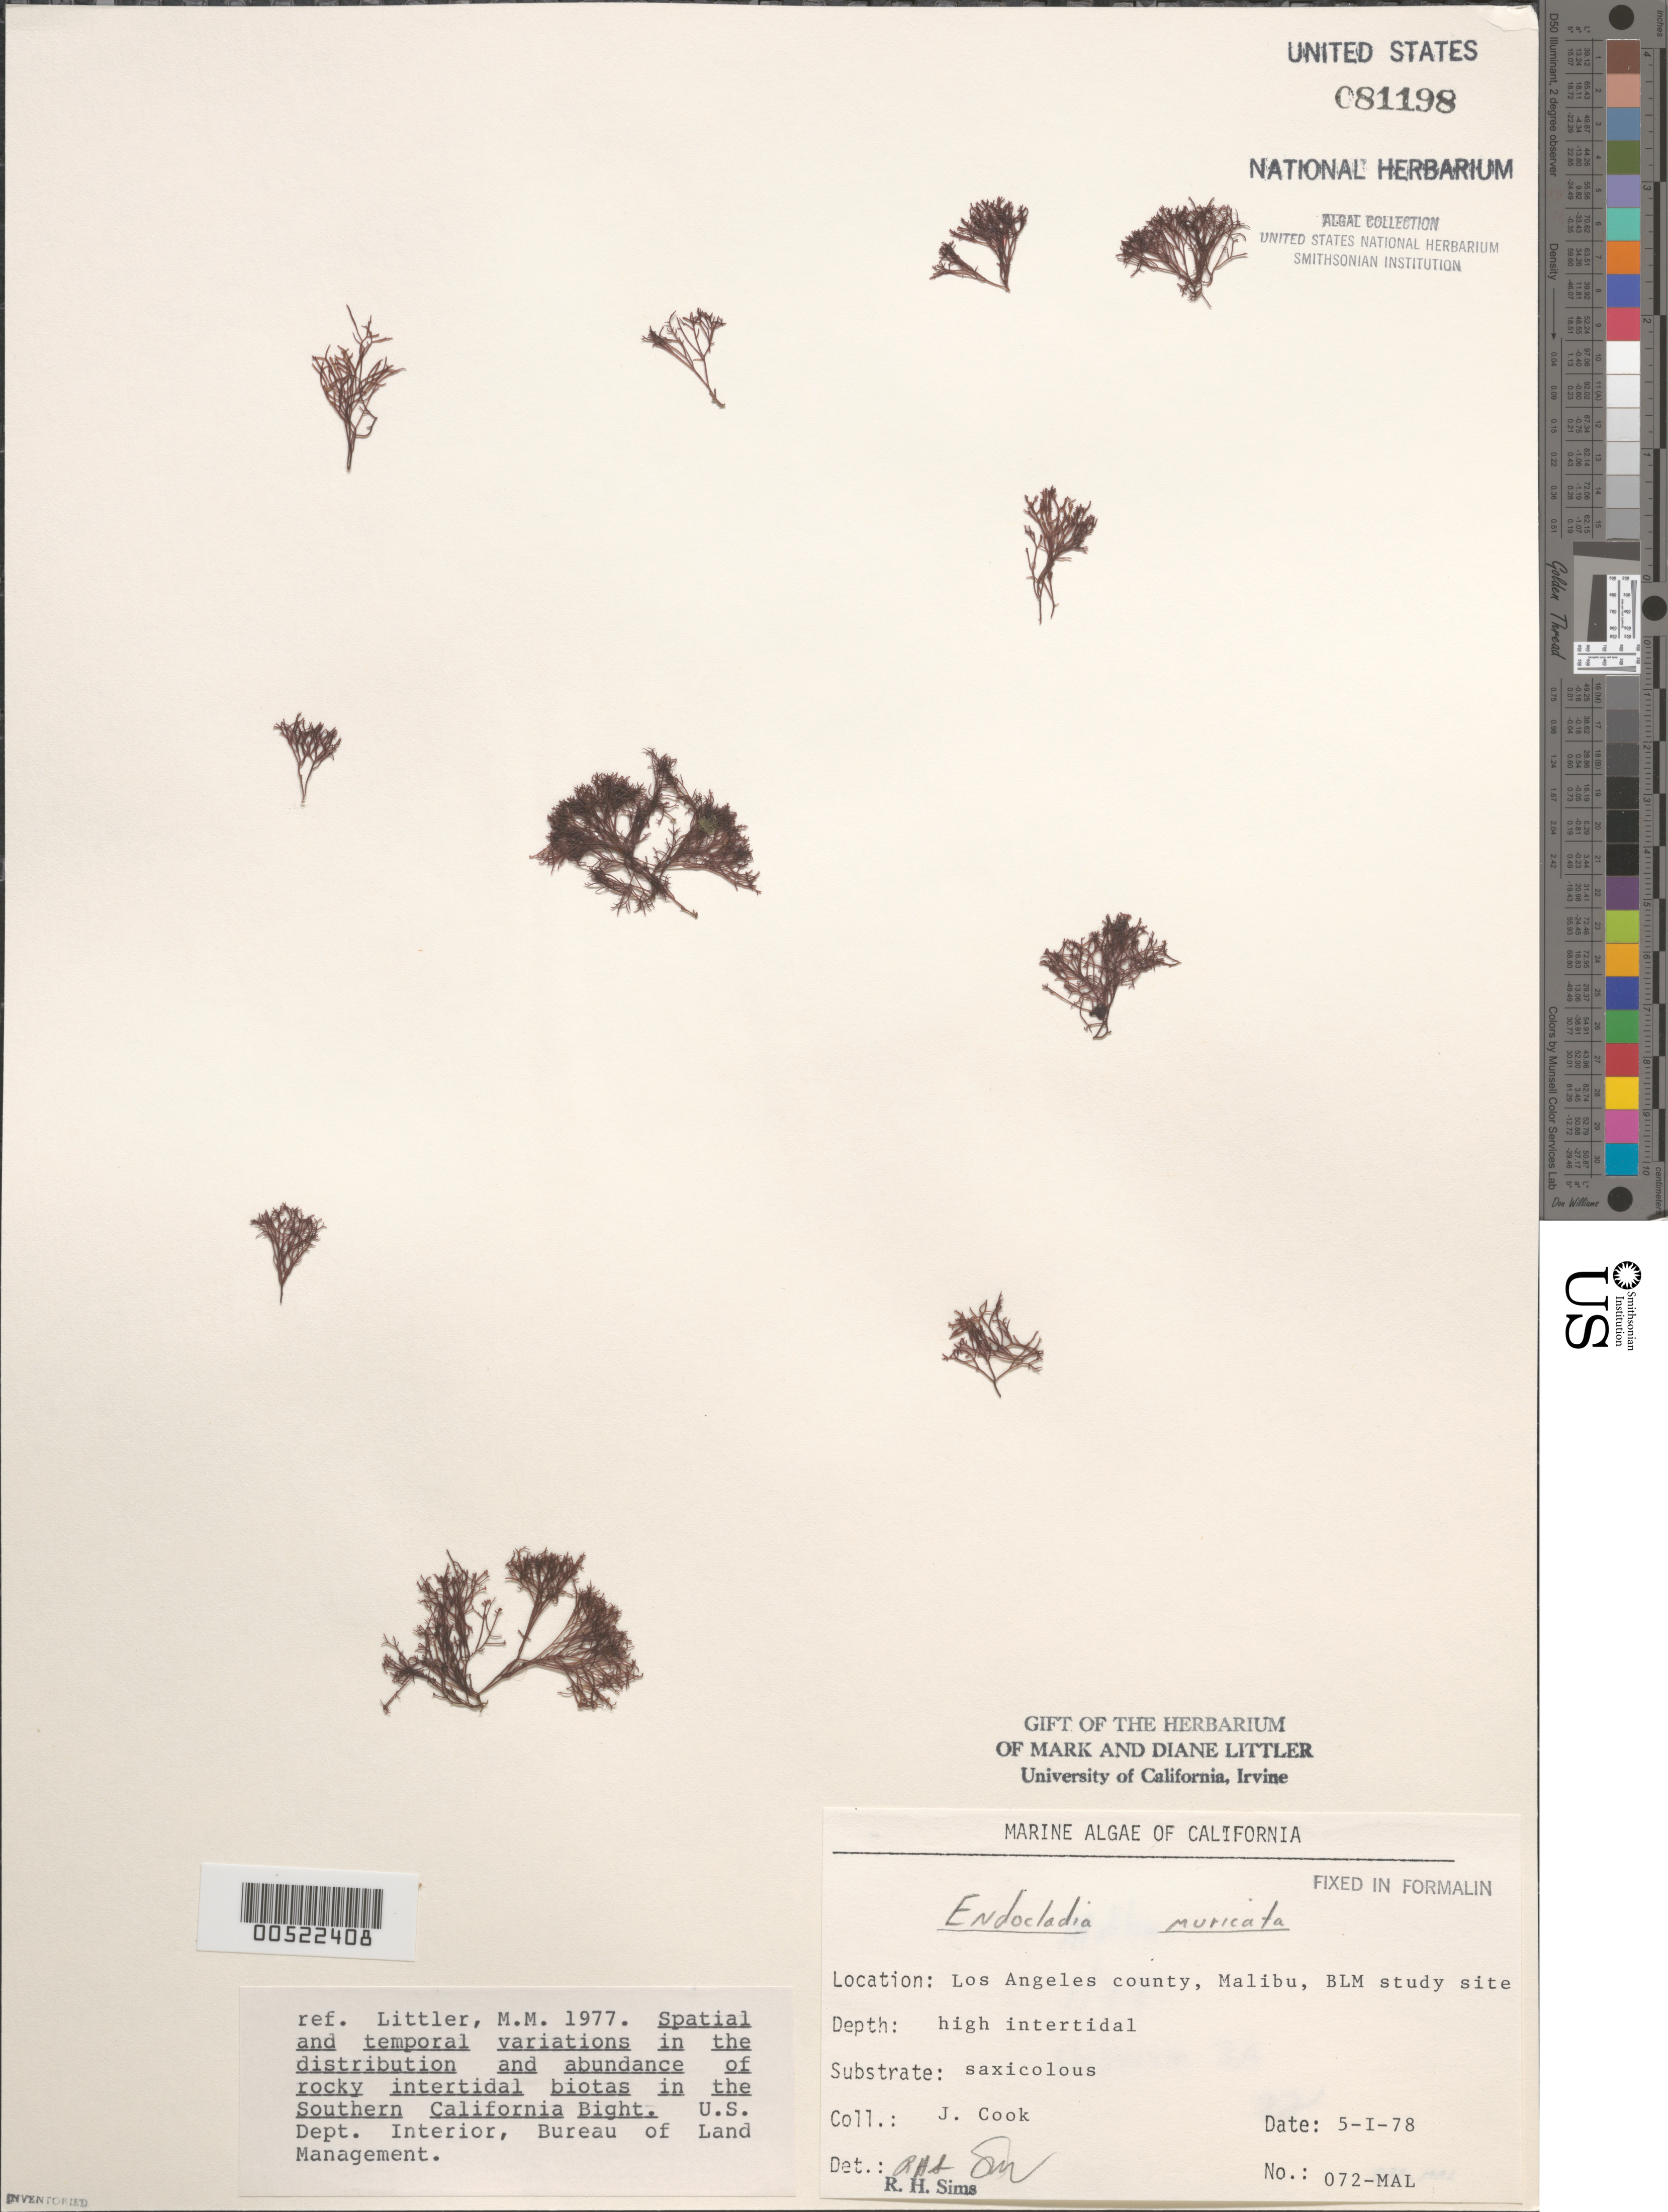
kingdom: Plantae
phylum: Rhodophyta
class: Florideophyceae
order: Gigartinales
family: Endocladiaceae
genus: Endocladia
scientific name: Endocladia muricata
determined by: Sims, Robert H.; Murray, S. N.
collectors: J. Cook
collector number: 072-mal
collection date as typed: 05 Jan 1978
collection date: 1978-01-05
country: United States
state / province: California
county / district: Los Angeles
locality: Malibu, near Paradise Cove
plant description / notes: BLM-SOCALBIGHT Rocky Intertidal Survey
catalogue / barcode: US 81198